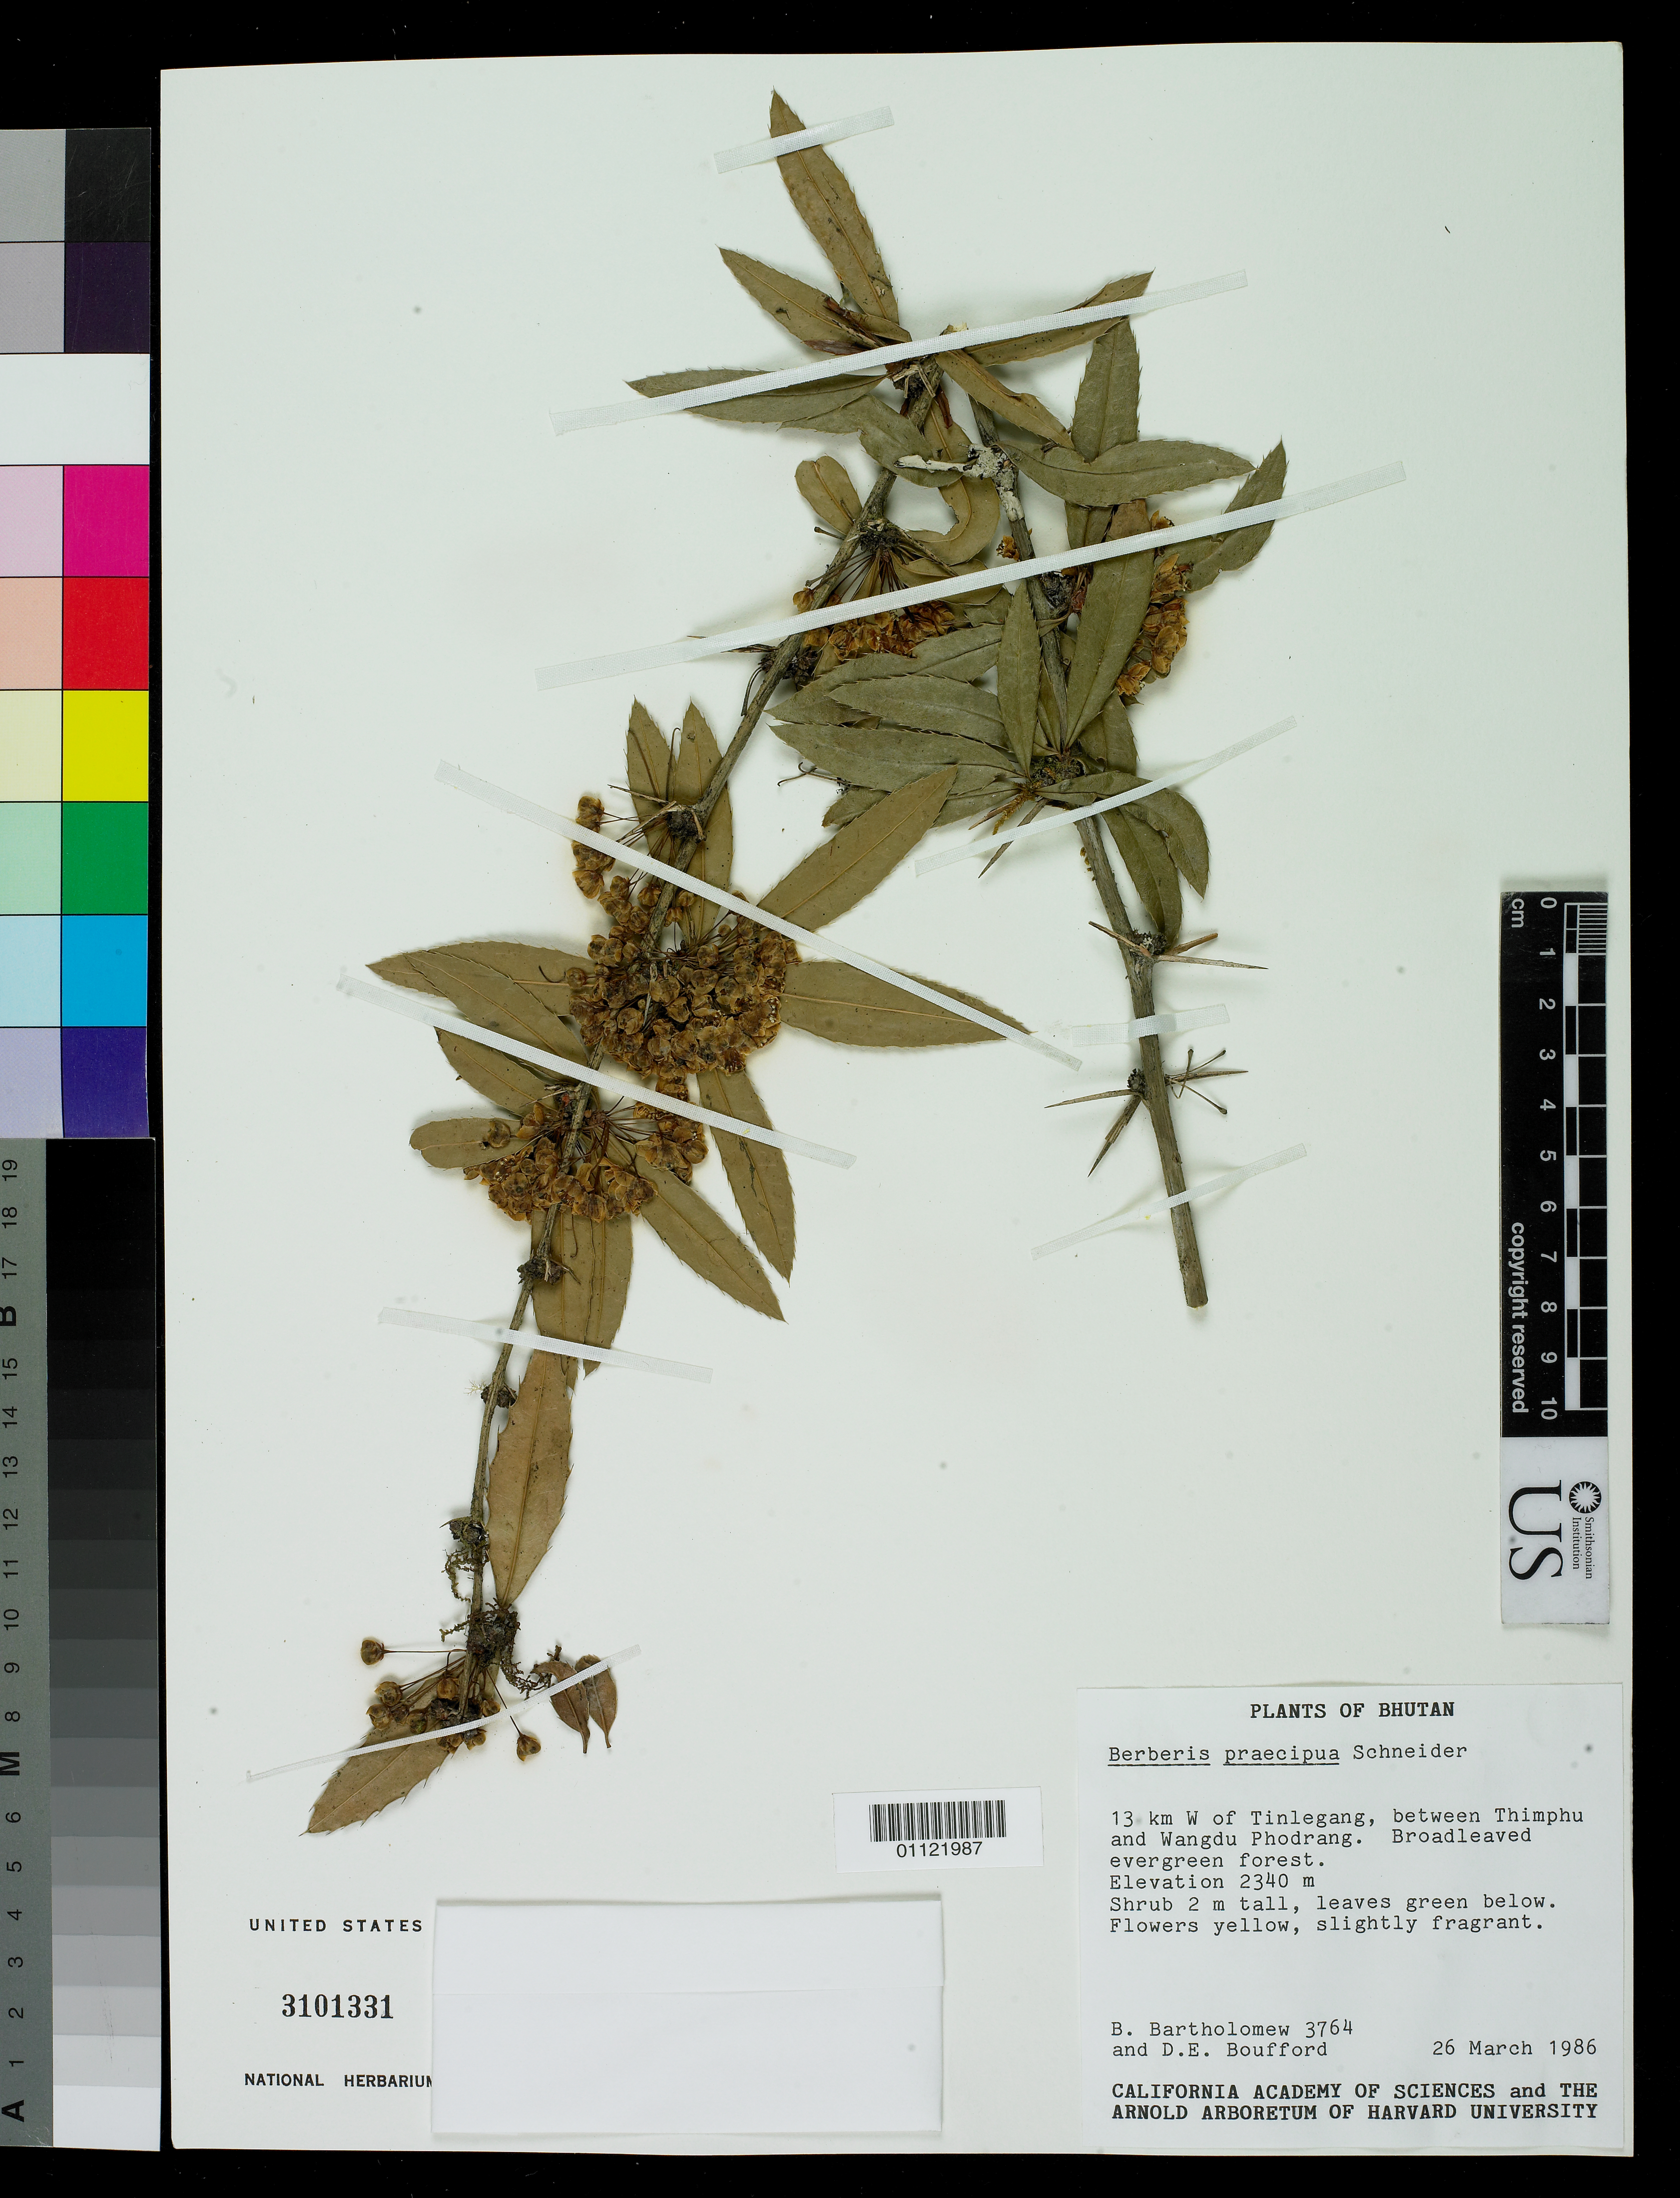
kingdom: Plantae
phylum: Tracheophyta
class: Magnoliopsida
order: Ranunculales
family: Berberidaceae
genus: Berberis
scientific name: Berberis praecipua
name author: C.K. Schneid.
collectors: B. M. Bartholomew & D. E. Boufford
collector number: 3764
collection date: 1986-03-26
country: Bhutan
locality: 13 km W of Tinlegang, between Thimphu and Wangdu Phodrang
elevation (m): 2340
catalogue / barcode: US 3101331